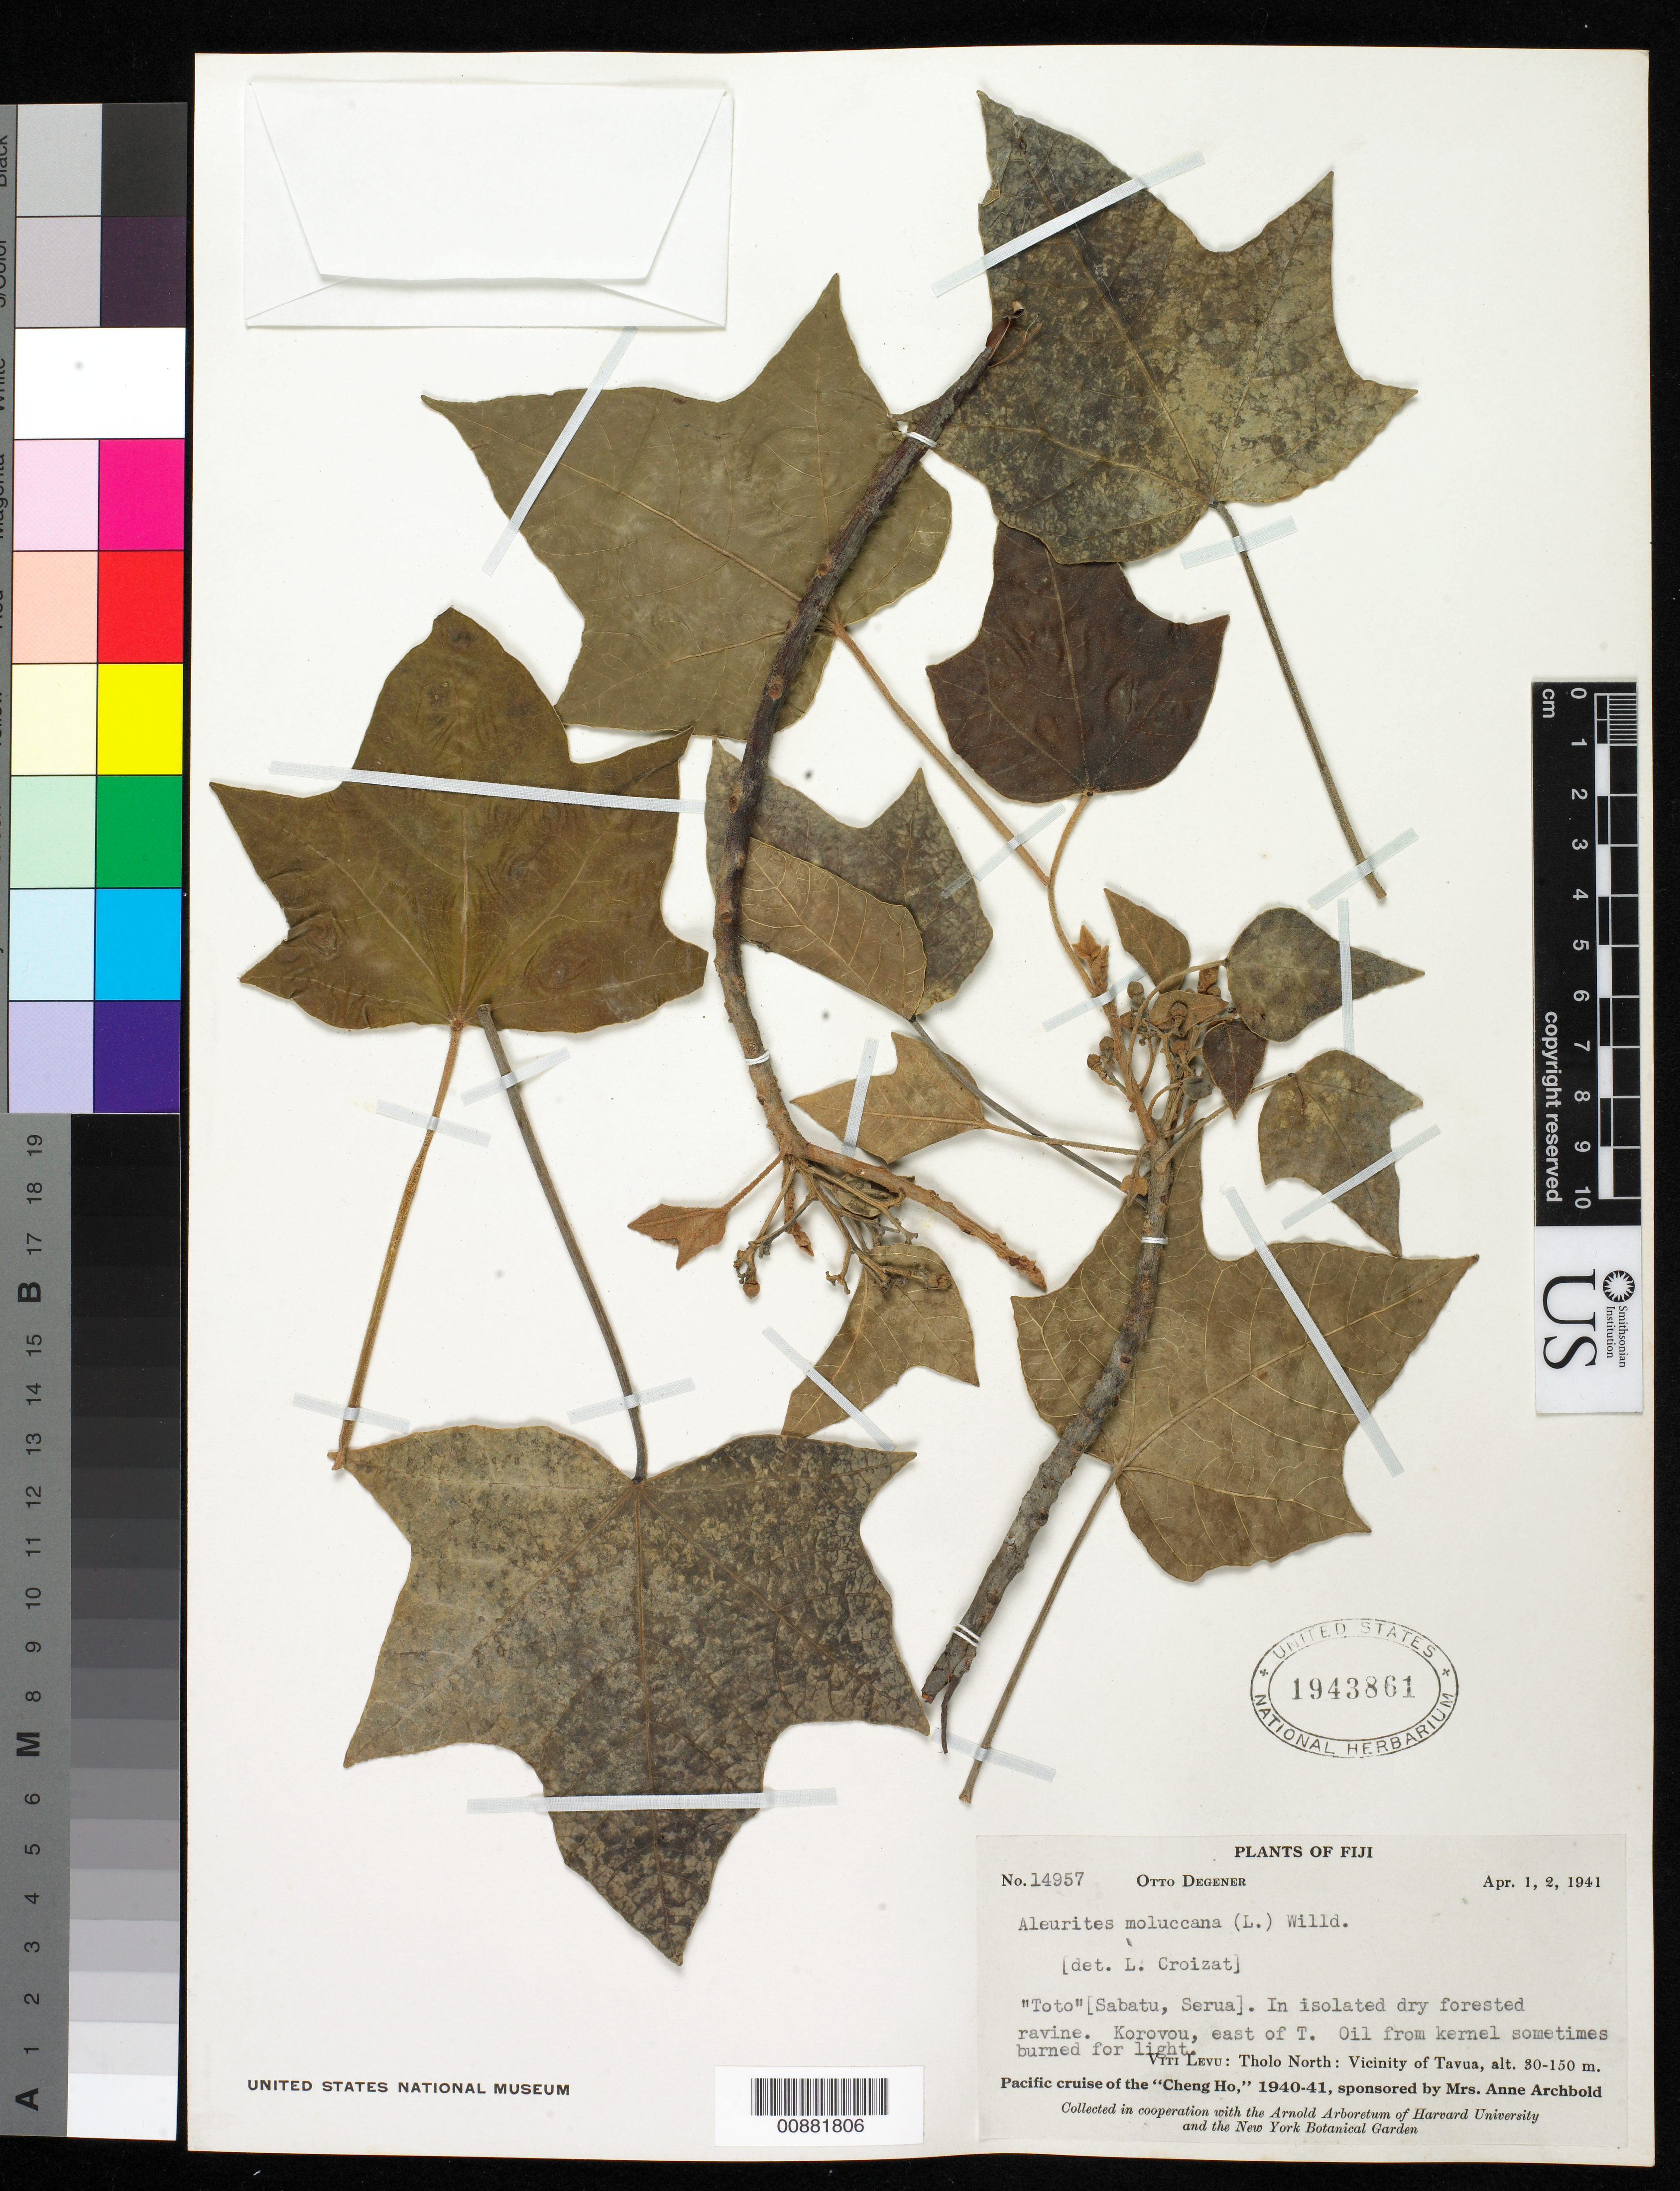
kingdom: Plantae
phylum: Tracheophyta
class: Magnoliopsida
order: Malpighiales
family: Euphorbiaceae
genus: Aleurites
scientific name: Aleurites moluccanus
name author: (L.) Willd.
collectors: O. Degener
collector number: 14957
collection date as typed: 01 Apr 1941 and 02 Apr 1941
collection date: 1941-04-01,1941-04-02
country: Fiji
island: Viti Levu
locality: Tholo N: Vicinity of Tavua; Korovou, E of T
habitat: Iolated dry forested ravine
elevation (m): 30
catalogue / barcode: US 1943861